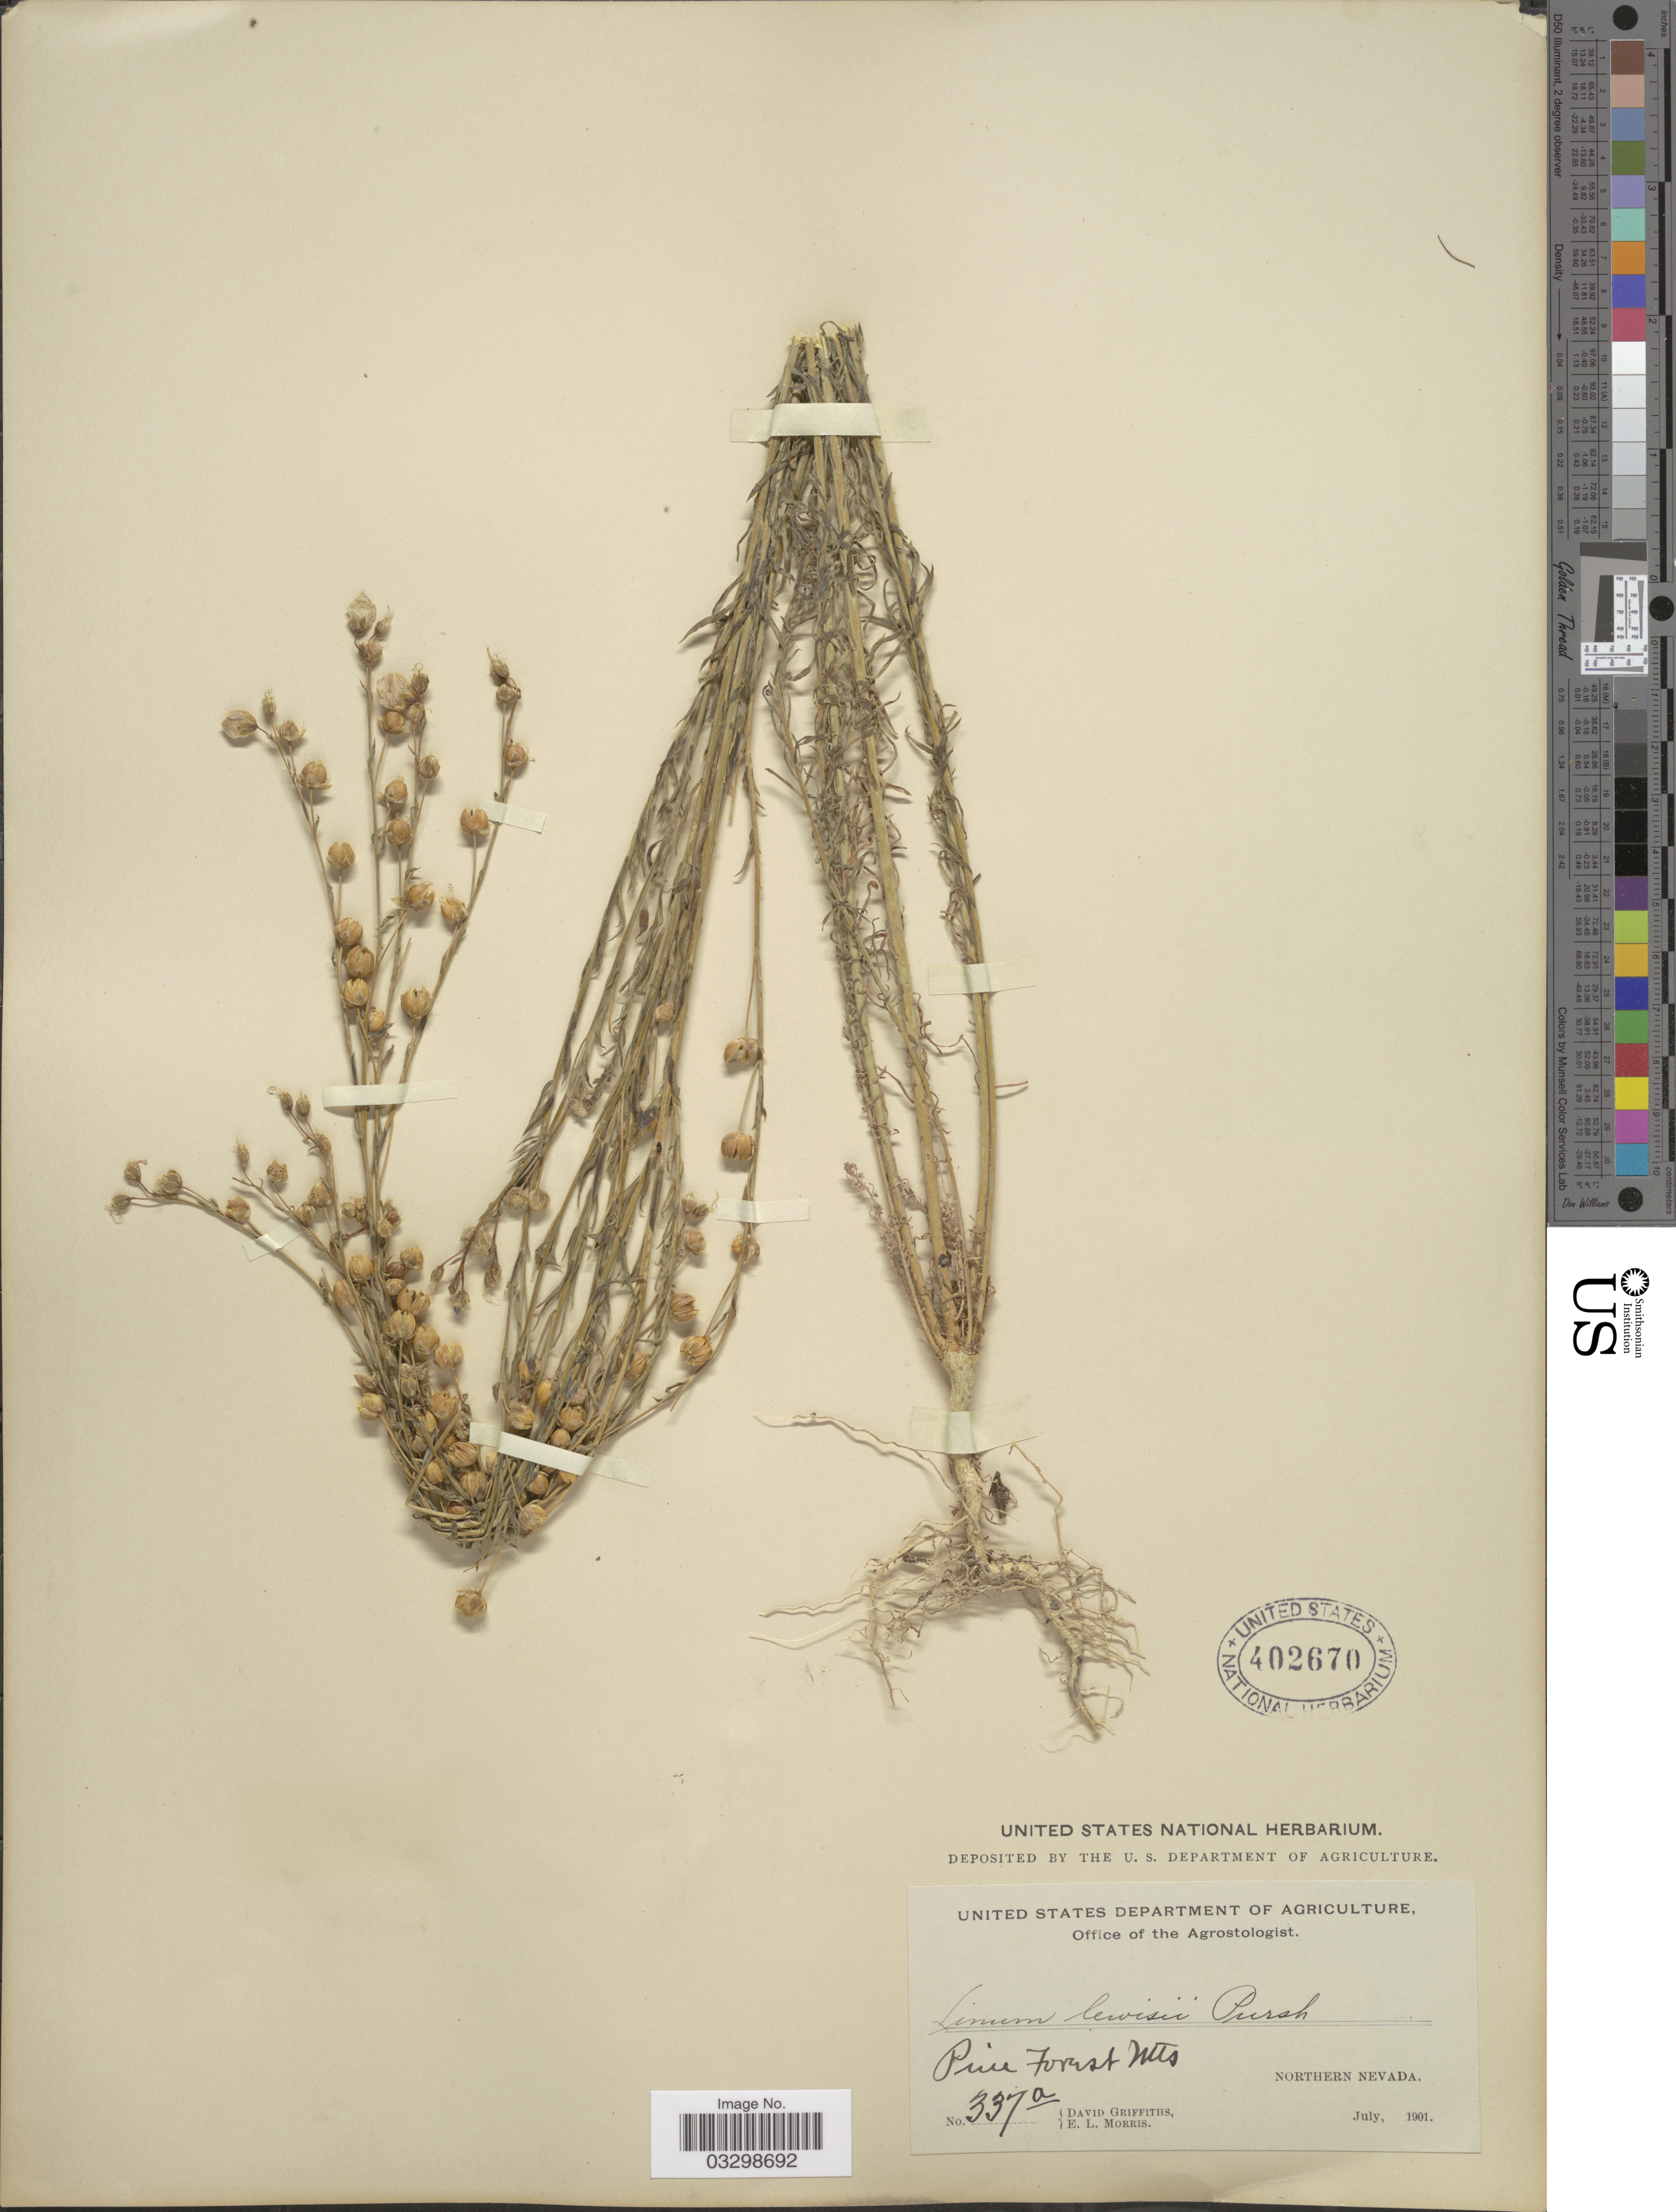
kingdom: Plantae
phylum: Tracheophyta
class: Magnoliopsida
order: Malpighiales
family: Linaceae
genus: Linum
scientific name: Linum lewisii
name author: Pursh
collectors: D. Griffiths & E. Morris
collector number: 337a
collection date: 1901-07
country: United States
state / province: Nevada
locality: Pine Forest Mts. Northern Nevada.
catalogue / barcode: US 402670